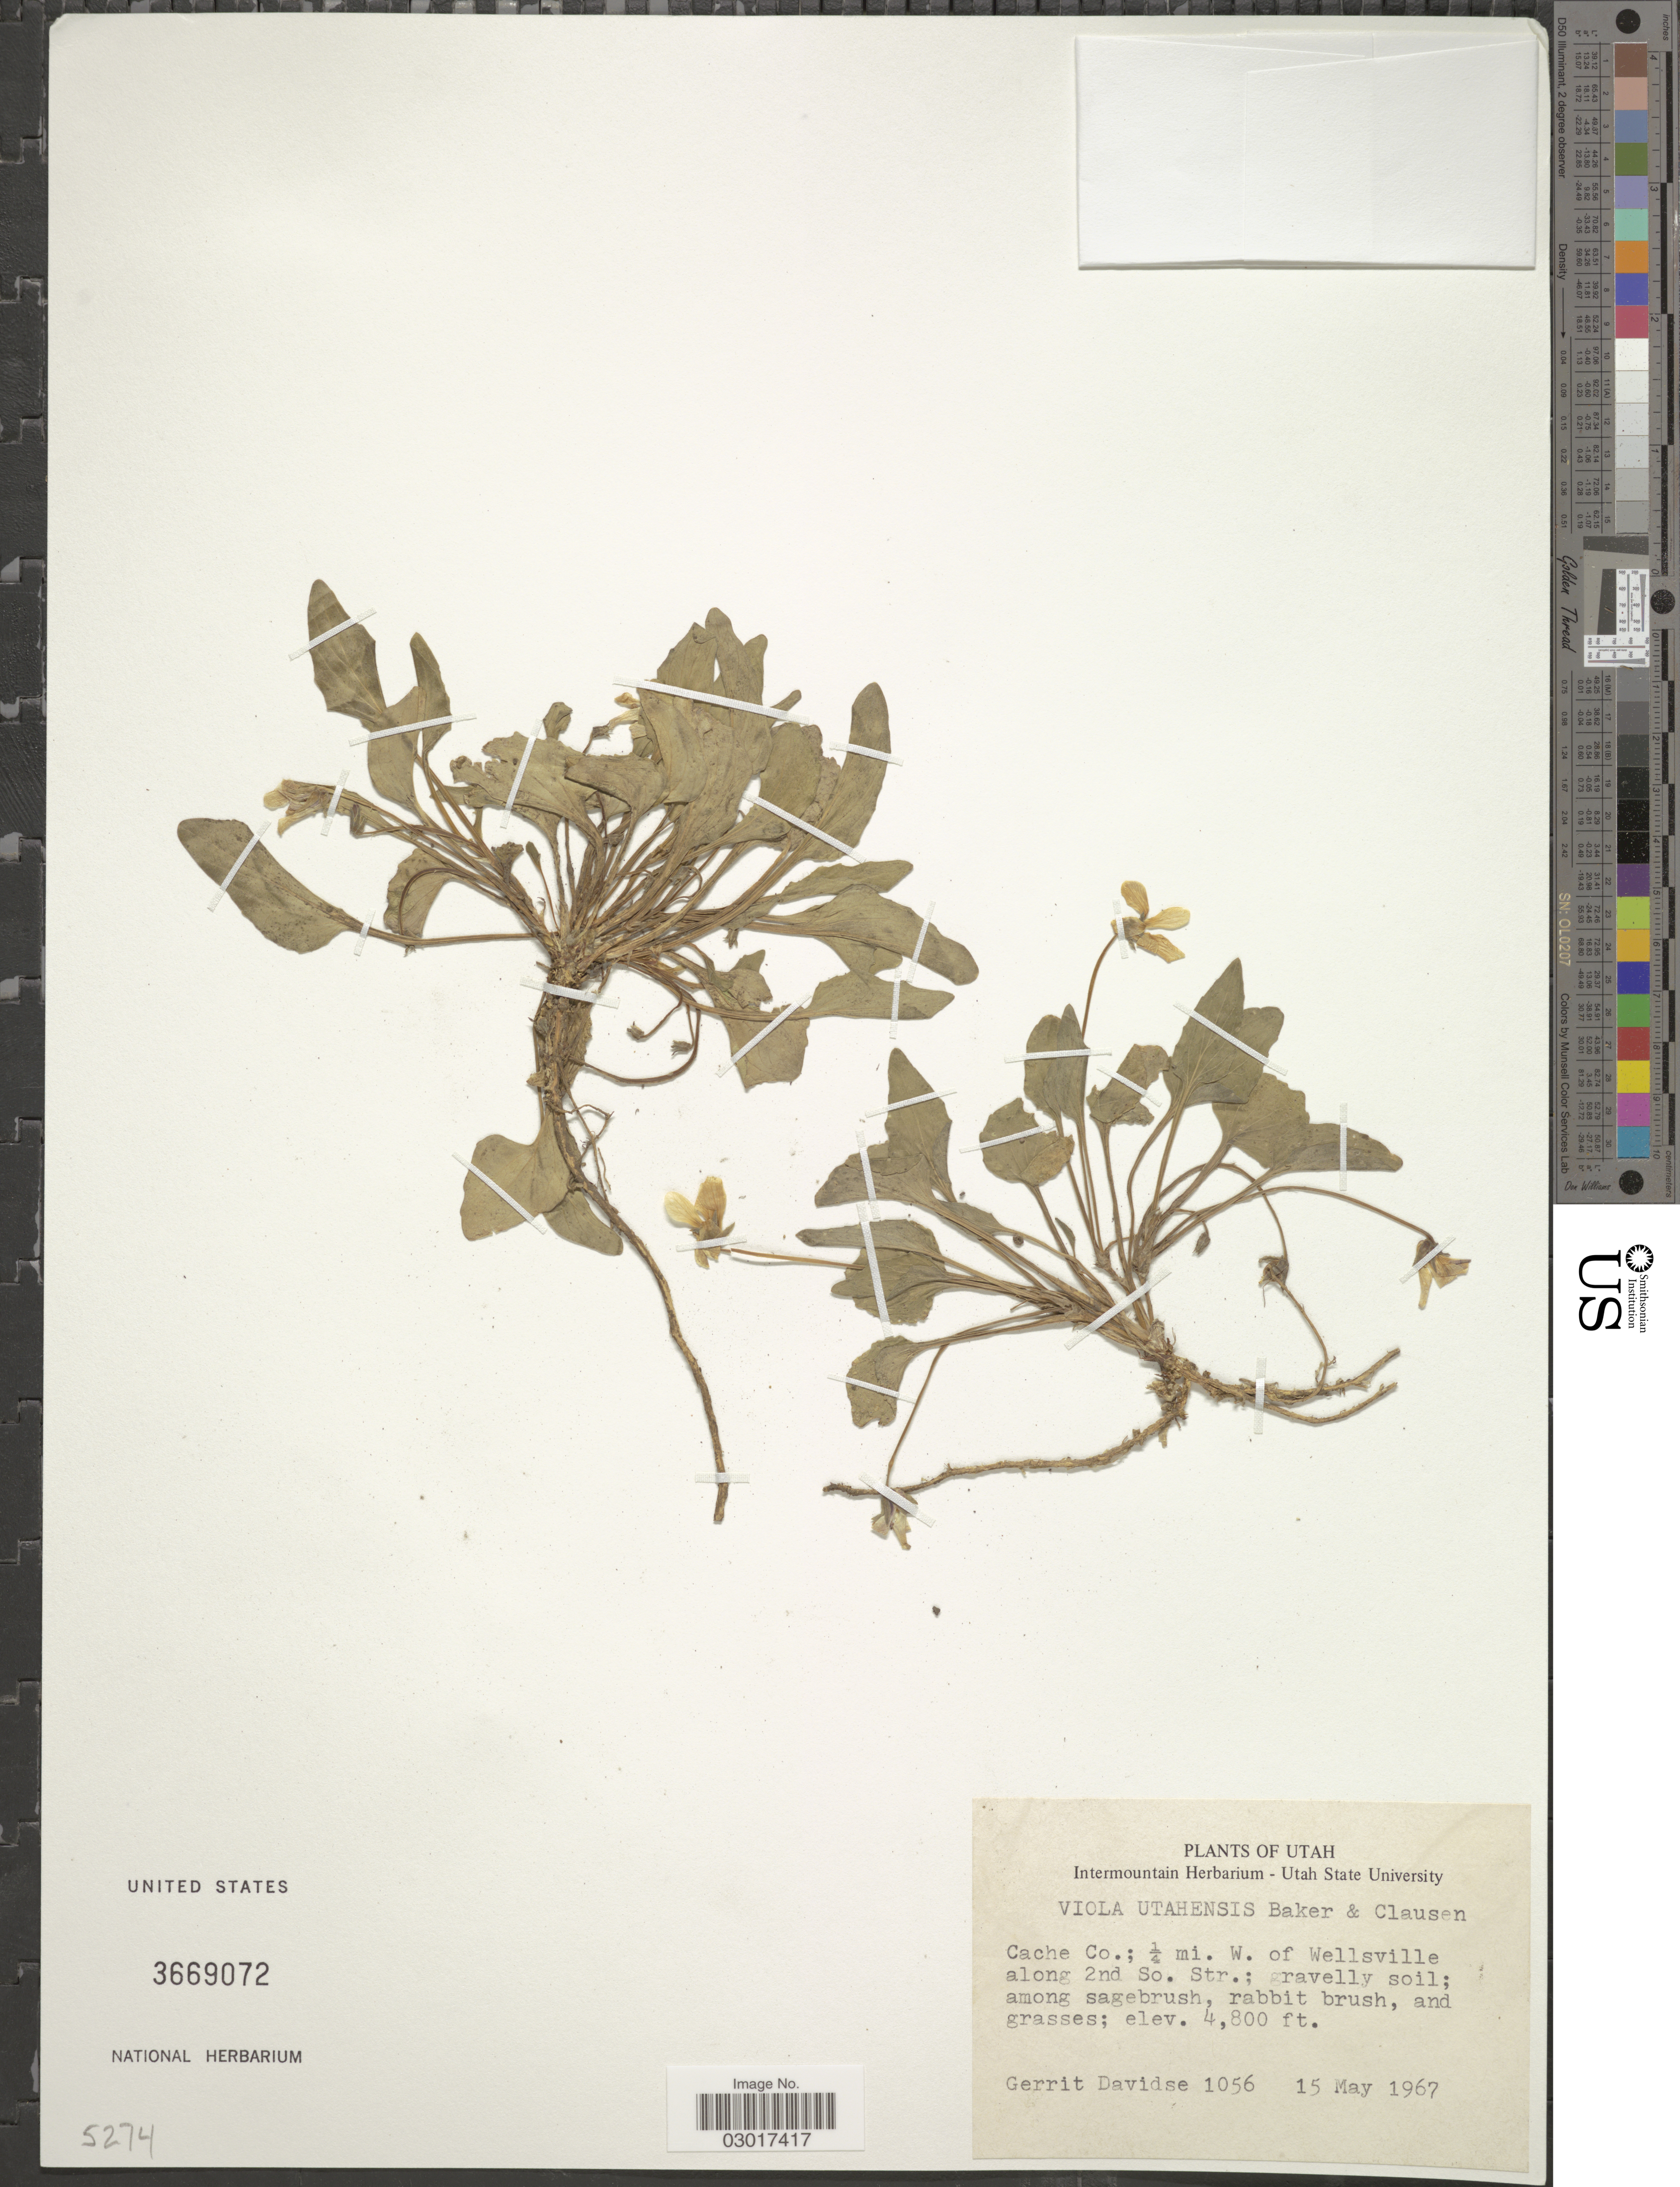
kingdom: Plantae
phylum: Tracheophyta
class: Magnoliopsida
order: Malpighiales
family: Violaceae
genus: Viola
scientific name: Viola utahensis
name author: M.S. Baker & J.C. Clausen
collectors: G. Davidse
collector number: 1056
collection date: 1967-05-15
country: United States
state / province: Utah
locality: Cache Co.; ¼ mi. W. of Wellsville along 2nd So. Str.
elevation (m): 1463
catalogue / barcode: US 3669072